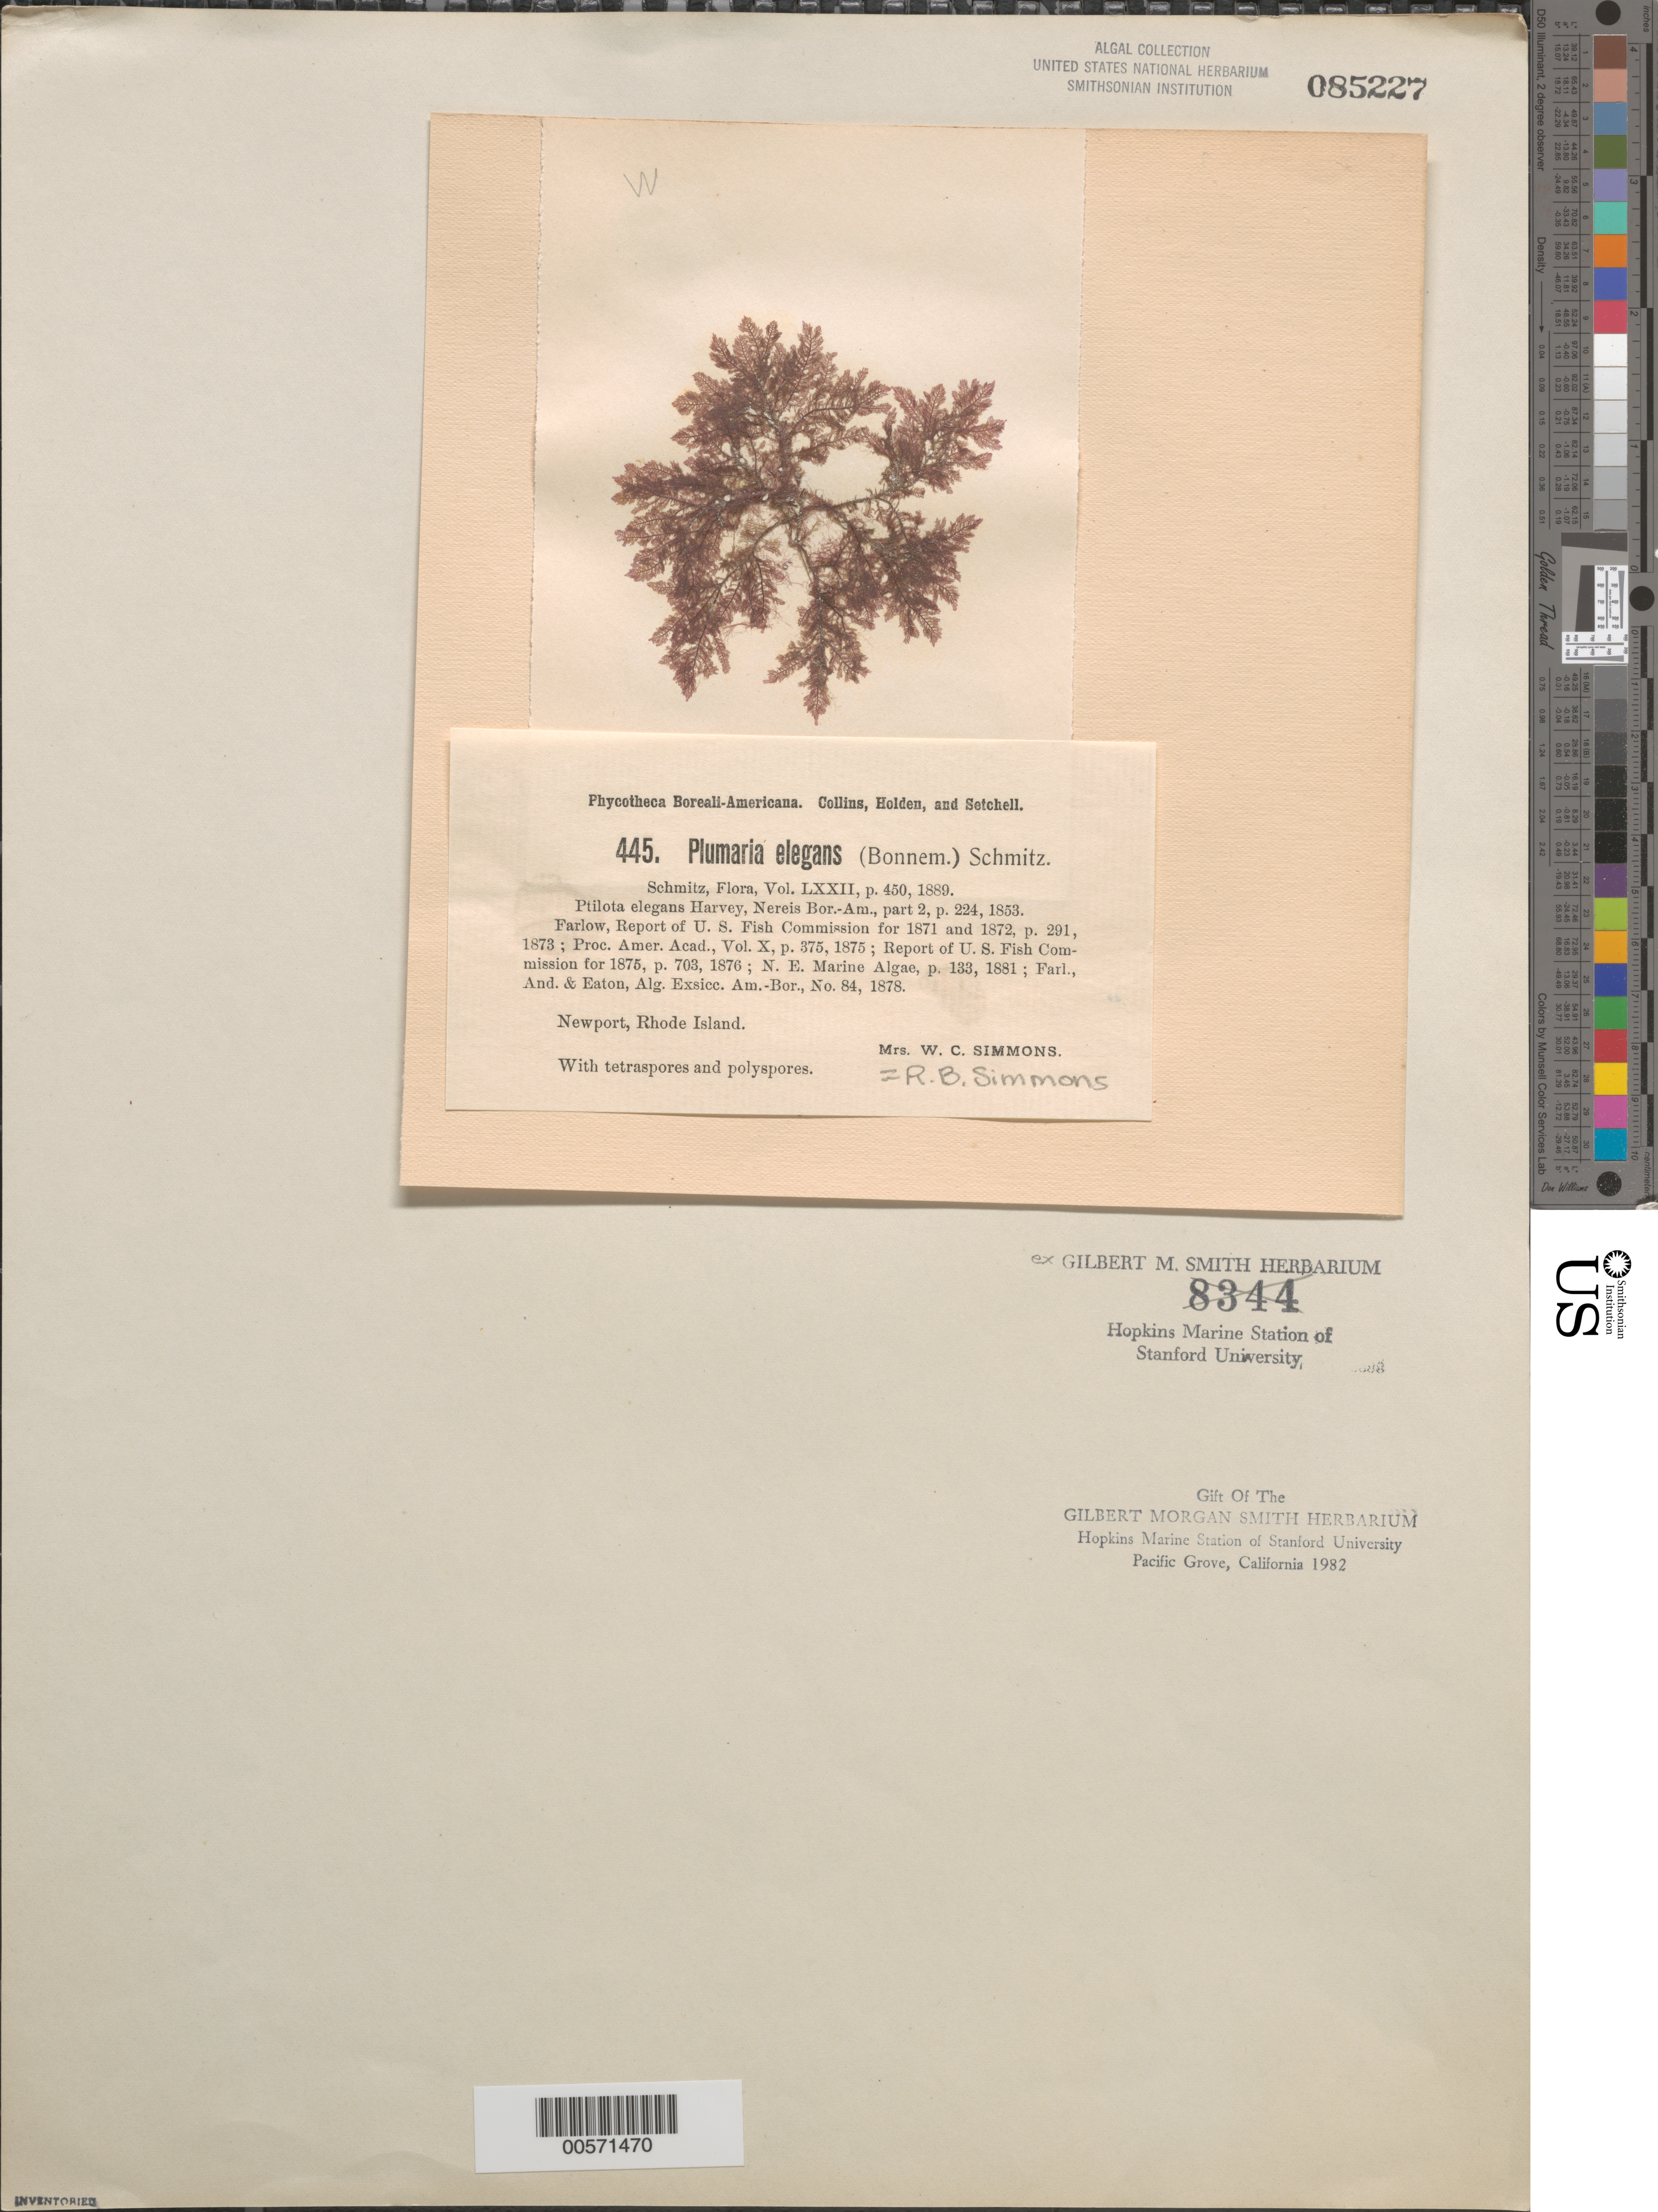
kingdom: Plantae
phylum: Rhodophyta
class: Florideophyceae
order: Ceramiales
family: Wrangeliaceae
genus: Plumaria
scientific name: Plumaria plumosa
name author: (Hudson) Kuntze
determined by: Algae name updating Project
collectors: R. B. Simmons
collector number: PB-A 445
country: United States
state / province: Rhode Island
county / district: Newport County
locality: Newport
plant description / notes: Collins, Holden & Setchell, Phycotheca Boreali-Americana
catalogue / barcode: US 85227